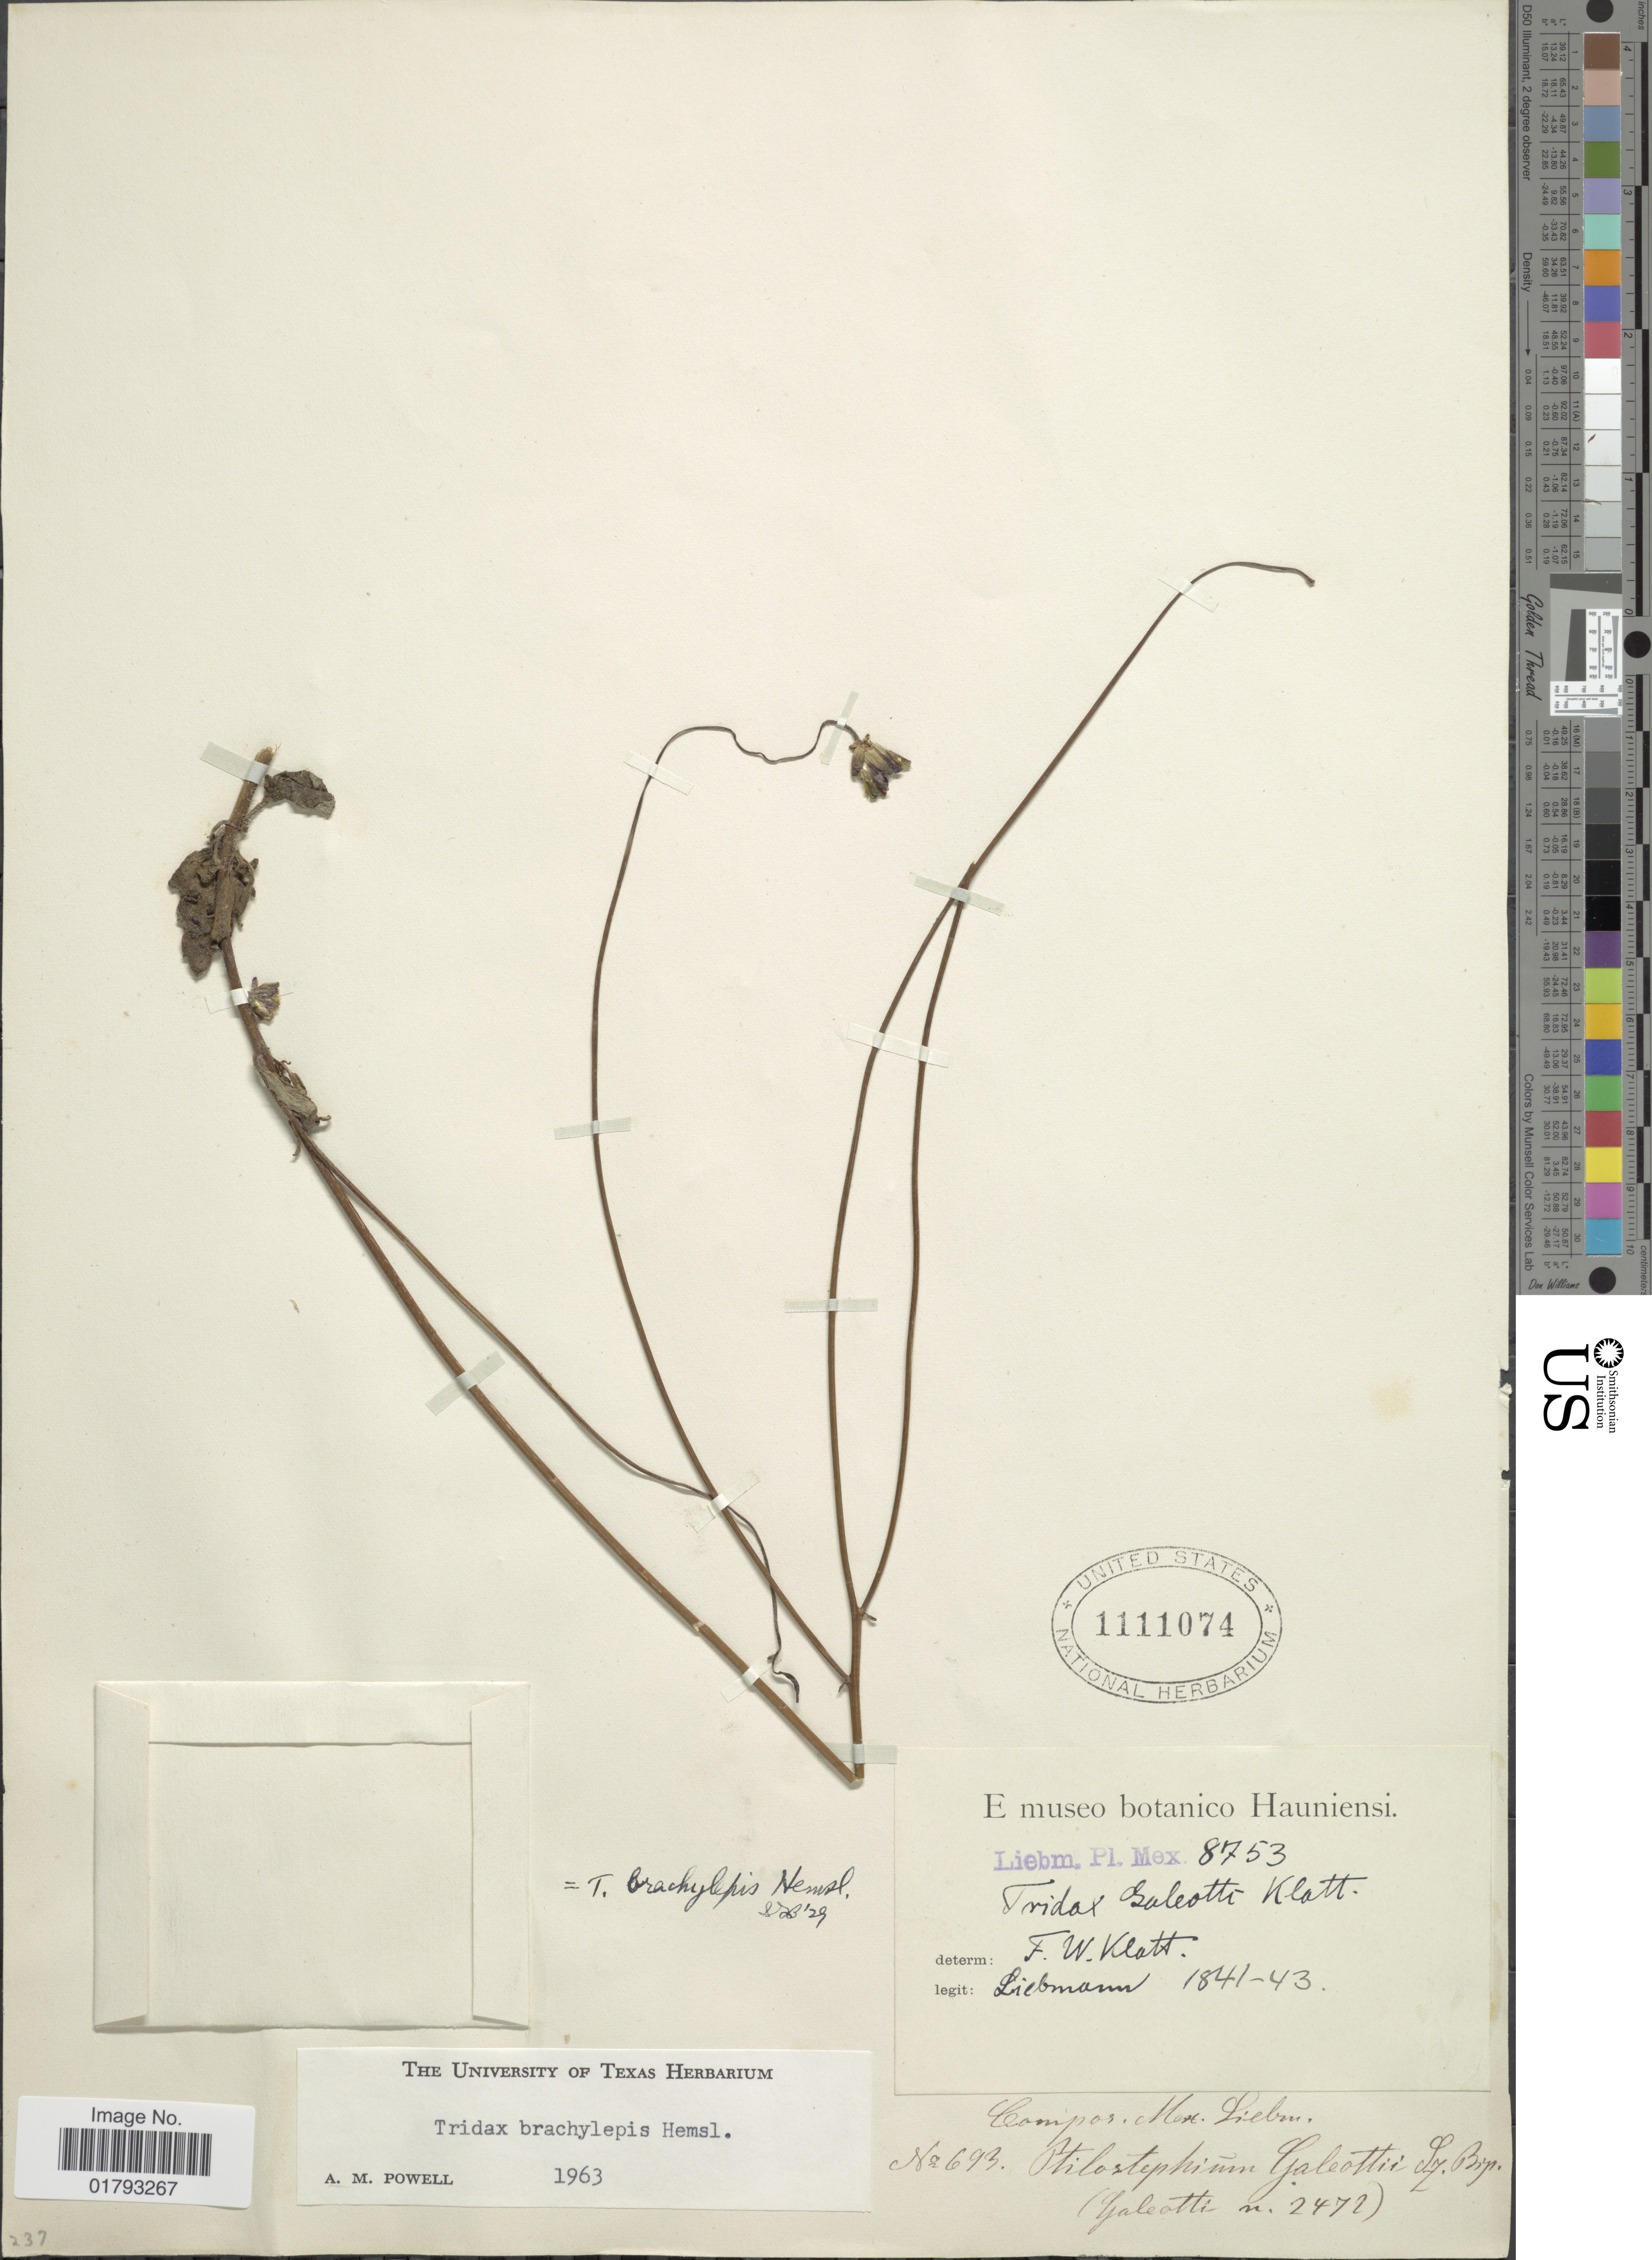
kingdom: Plantae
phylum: Tracheophyta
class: Magnoliopsida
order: Asterales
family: Asteraceae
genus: Tridax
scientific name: Tridax brachylepis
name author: Hemsl.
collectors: Liebmann, --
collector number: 8753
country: Mexico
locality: Campos. Mex.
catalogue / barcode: US 1111074